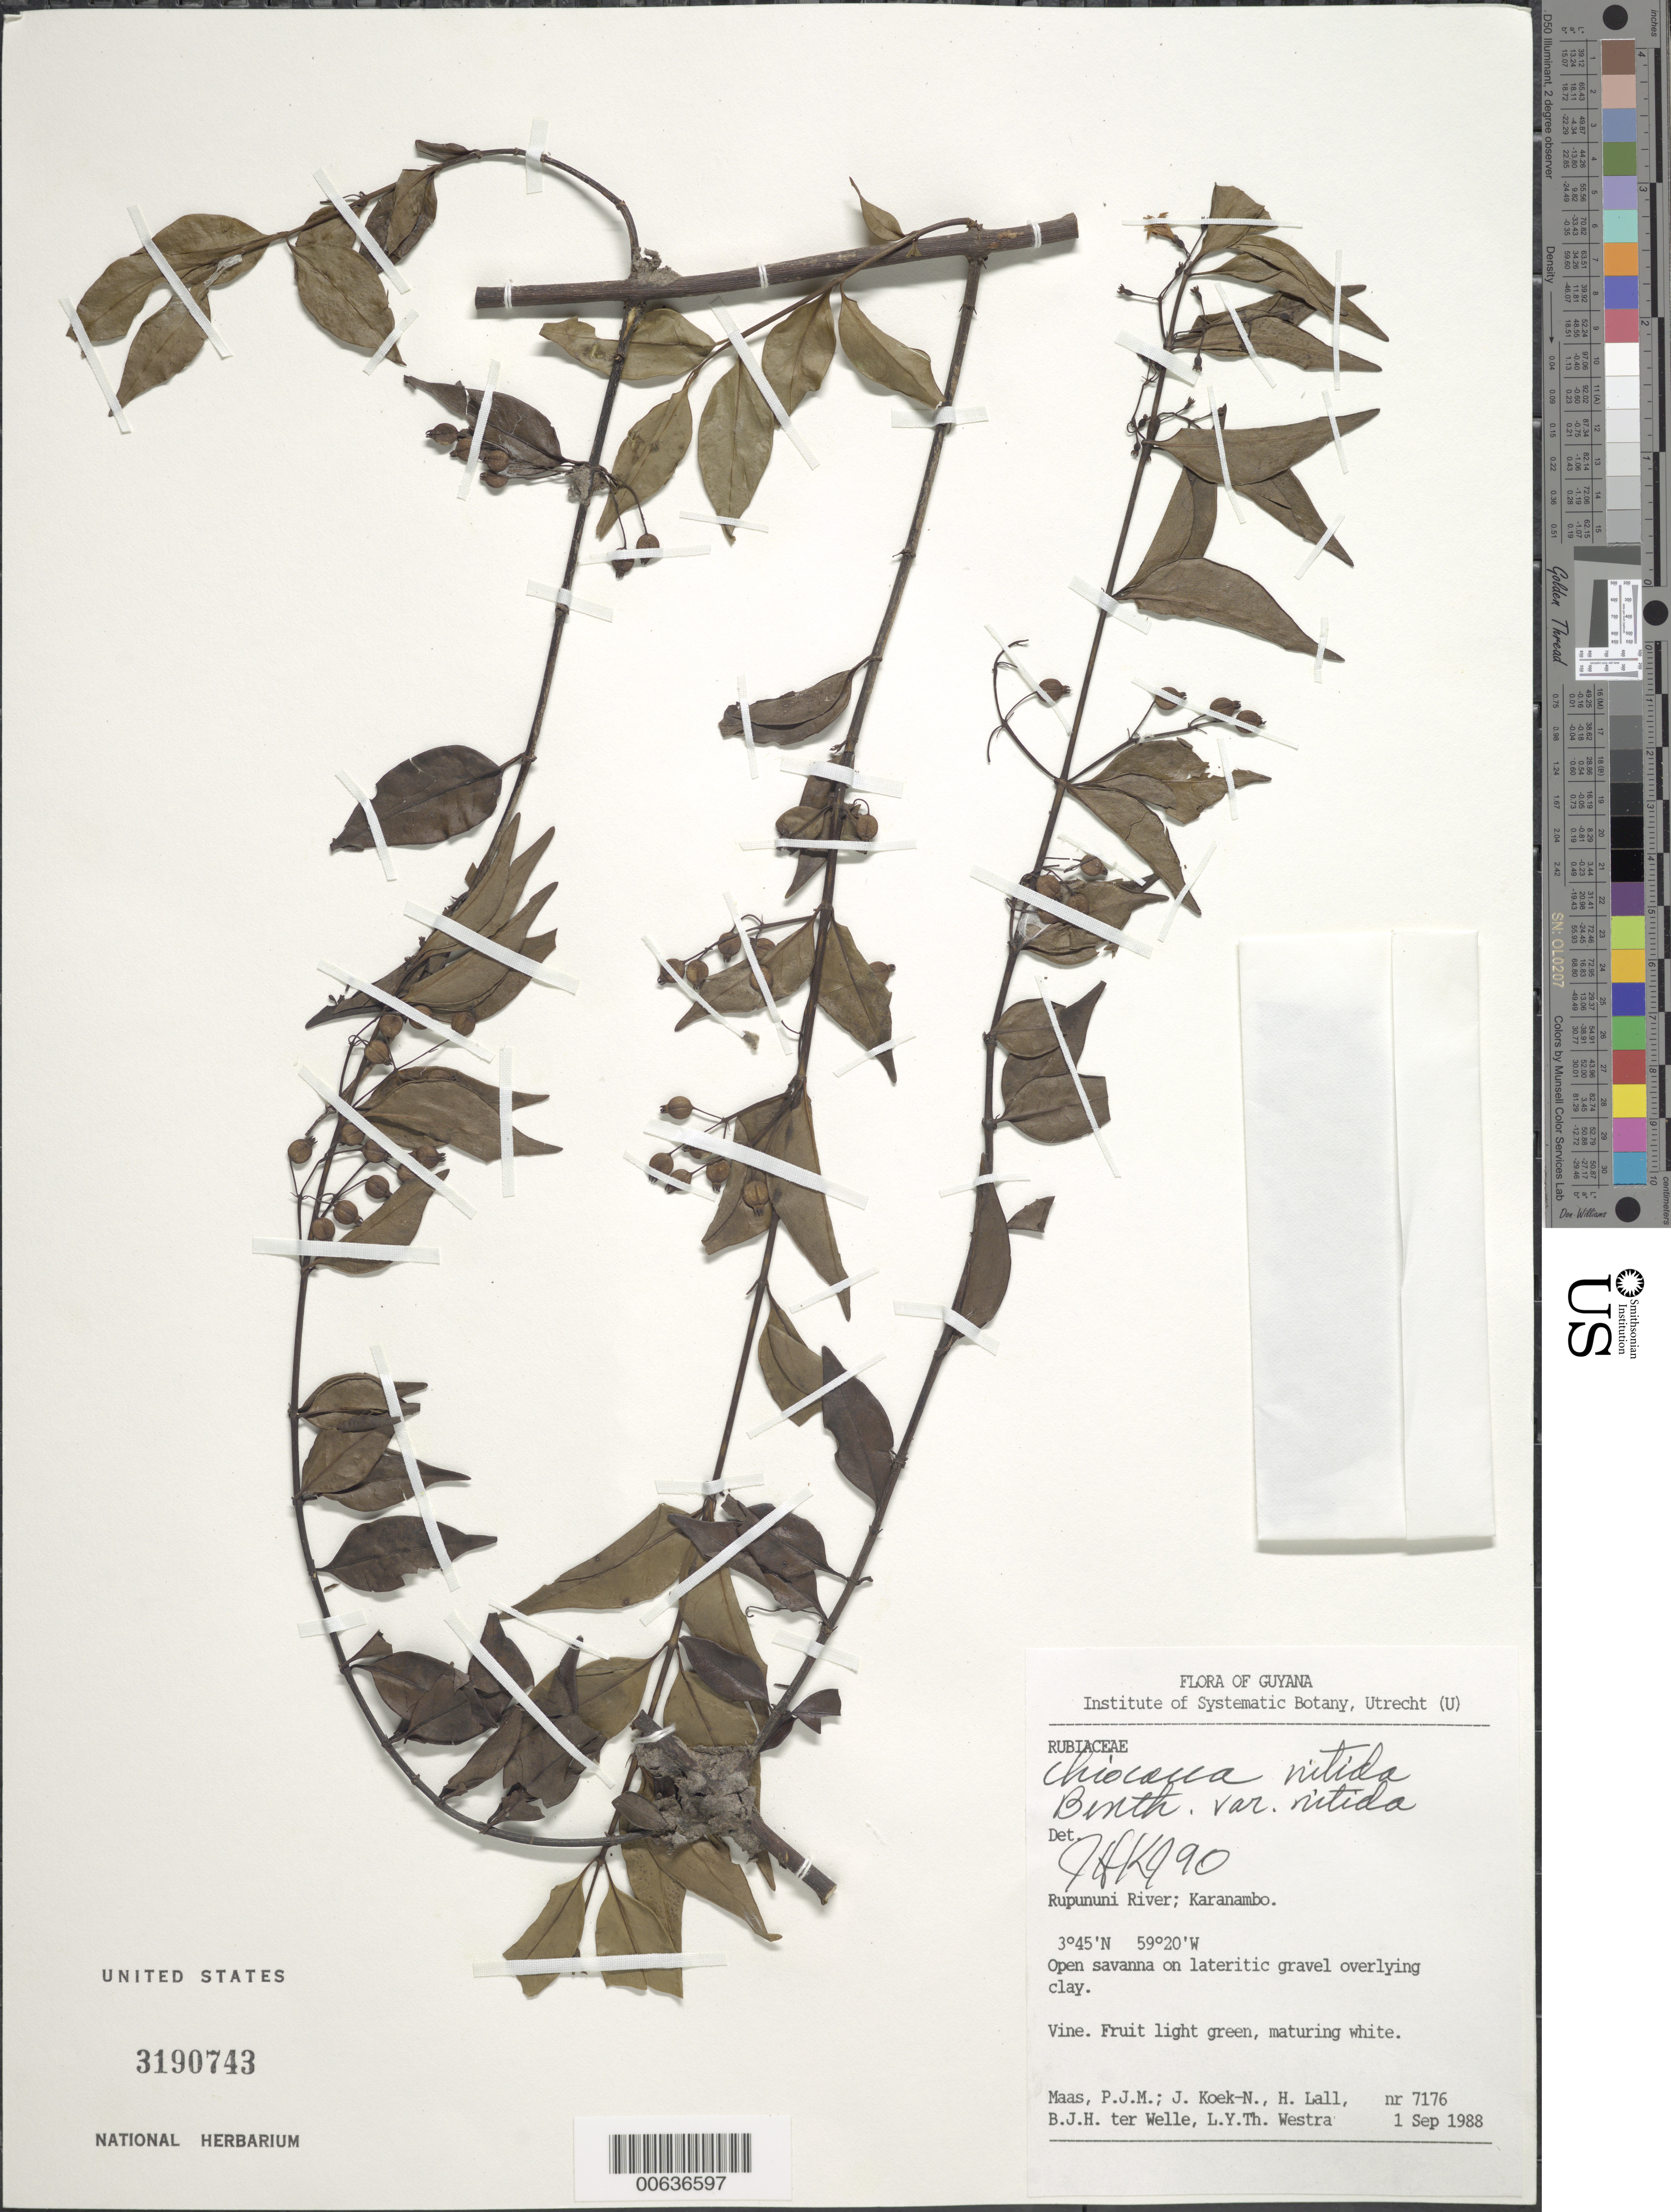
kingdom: Plantae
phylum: Tracheophyta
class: Magnoliopsida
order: Gentianales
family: Rubiaceae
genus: Chiococca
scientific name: Chiococca nitida var. nitida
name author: Benth.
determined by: Kirkbride, J. H.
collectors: P. Maas, J. Koek-Noorman, H. Lall, B. Welle & L. Y. T. Westra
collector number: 7176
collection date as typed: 1-Sep-88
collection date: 1988-09-01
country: Guyana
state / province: U. Takutu-U. Essequibo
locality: Karanambo, Rupununi River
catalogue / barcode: US 3190743